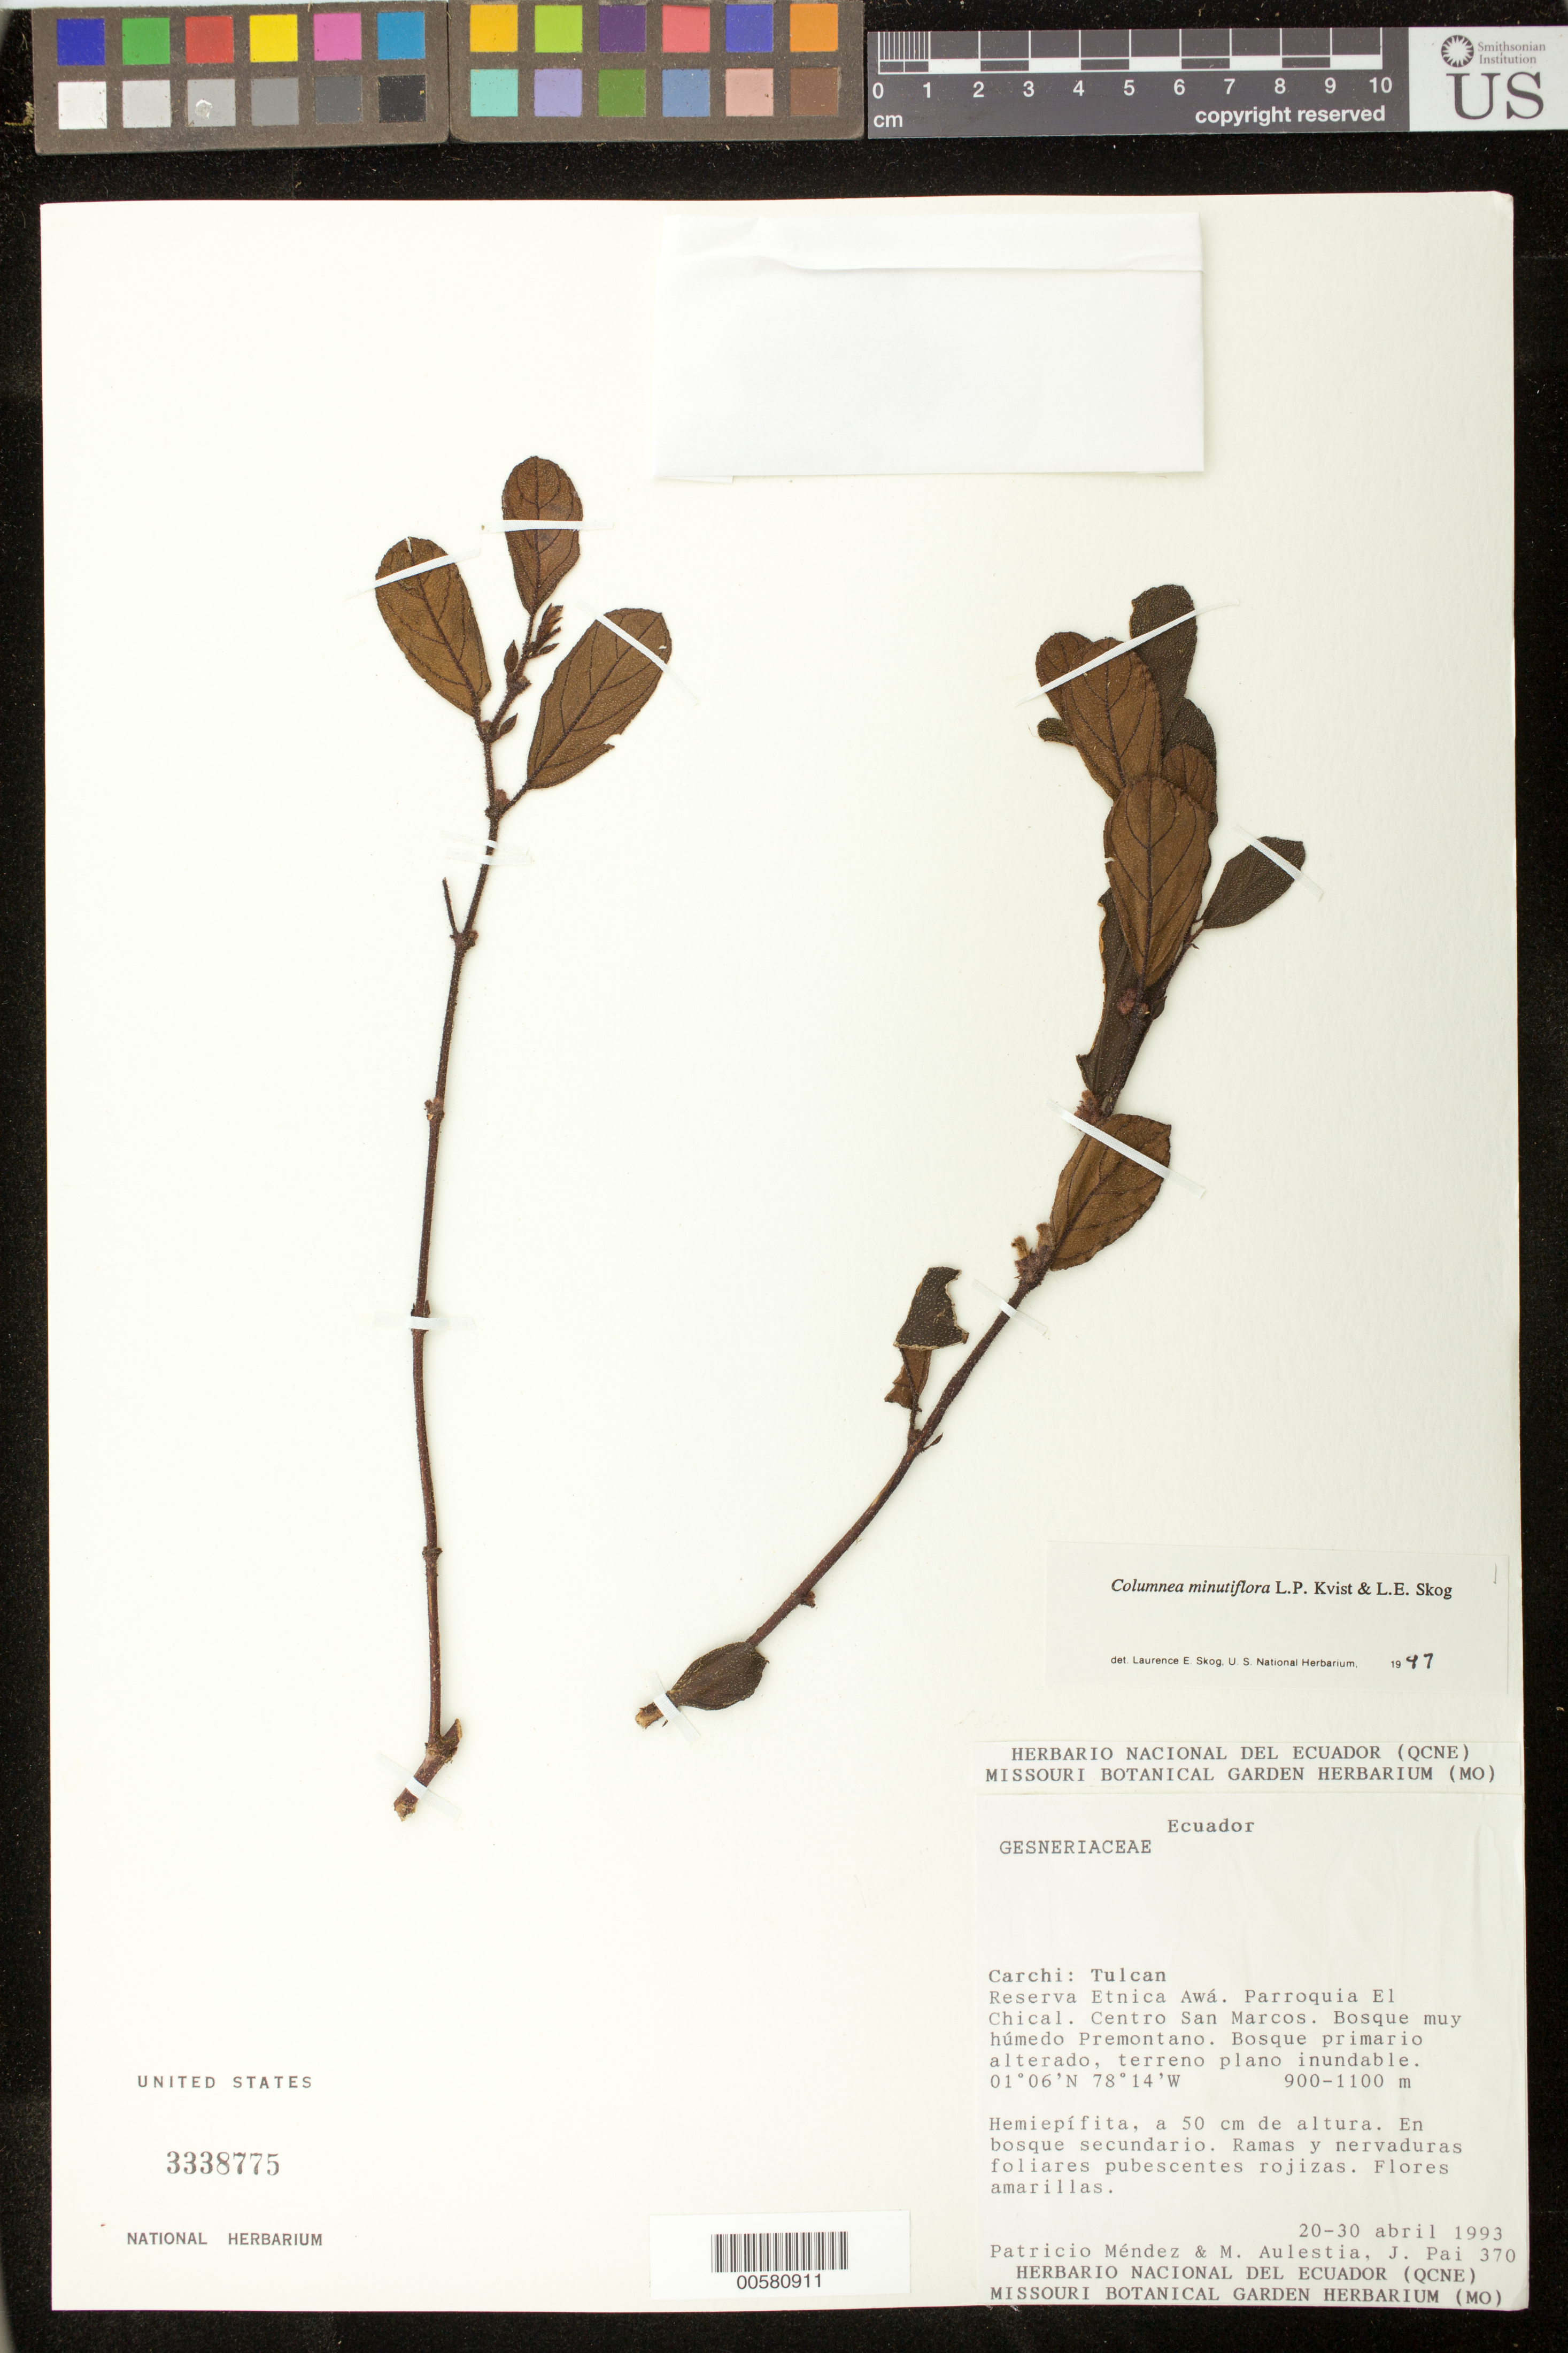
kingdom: Plantae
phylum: Tracheophyta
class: Magnoliopsida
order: Lamiales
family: Gesneriaceae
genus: Columnea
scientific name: Columnea minutiflora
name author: L.P. Kvist & L.E. Skog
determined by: Clark, J. L., (SEL), The Marie Selby Botanical Garden (UNITED STATES)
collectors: P. Méndez, M. Aulestia & J. Pai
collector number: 370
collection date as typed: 20-30 Apr 1993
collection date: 1993-04-20/1993-04-30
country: Ecuador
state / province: Carchi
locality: Tulcan: Reserva Etnica Awá, Parroquia El Chical, Centro San Marcos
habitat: Bosque muy húmedo premontano, bosque primario alterado, terreno plano inundable; en bosque secundario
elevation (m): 900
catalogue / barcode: US 3338775